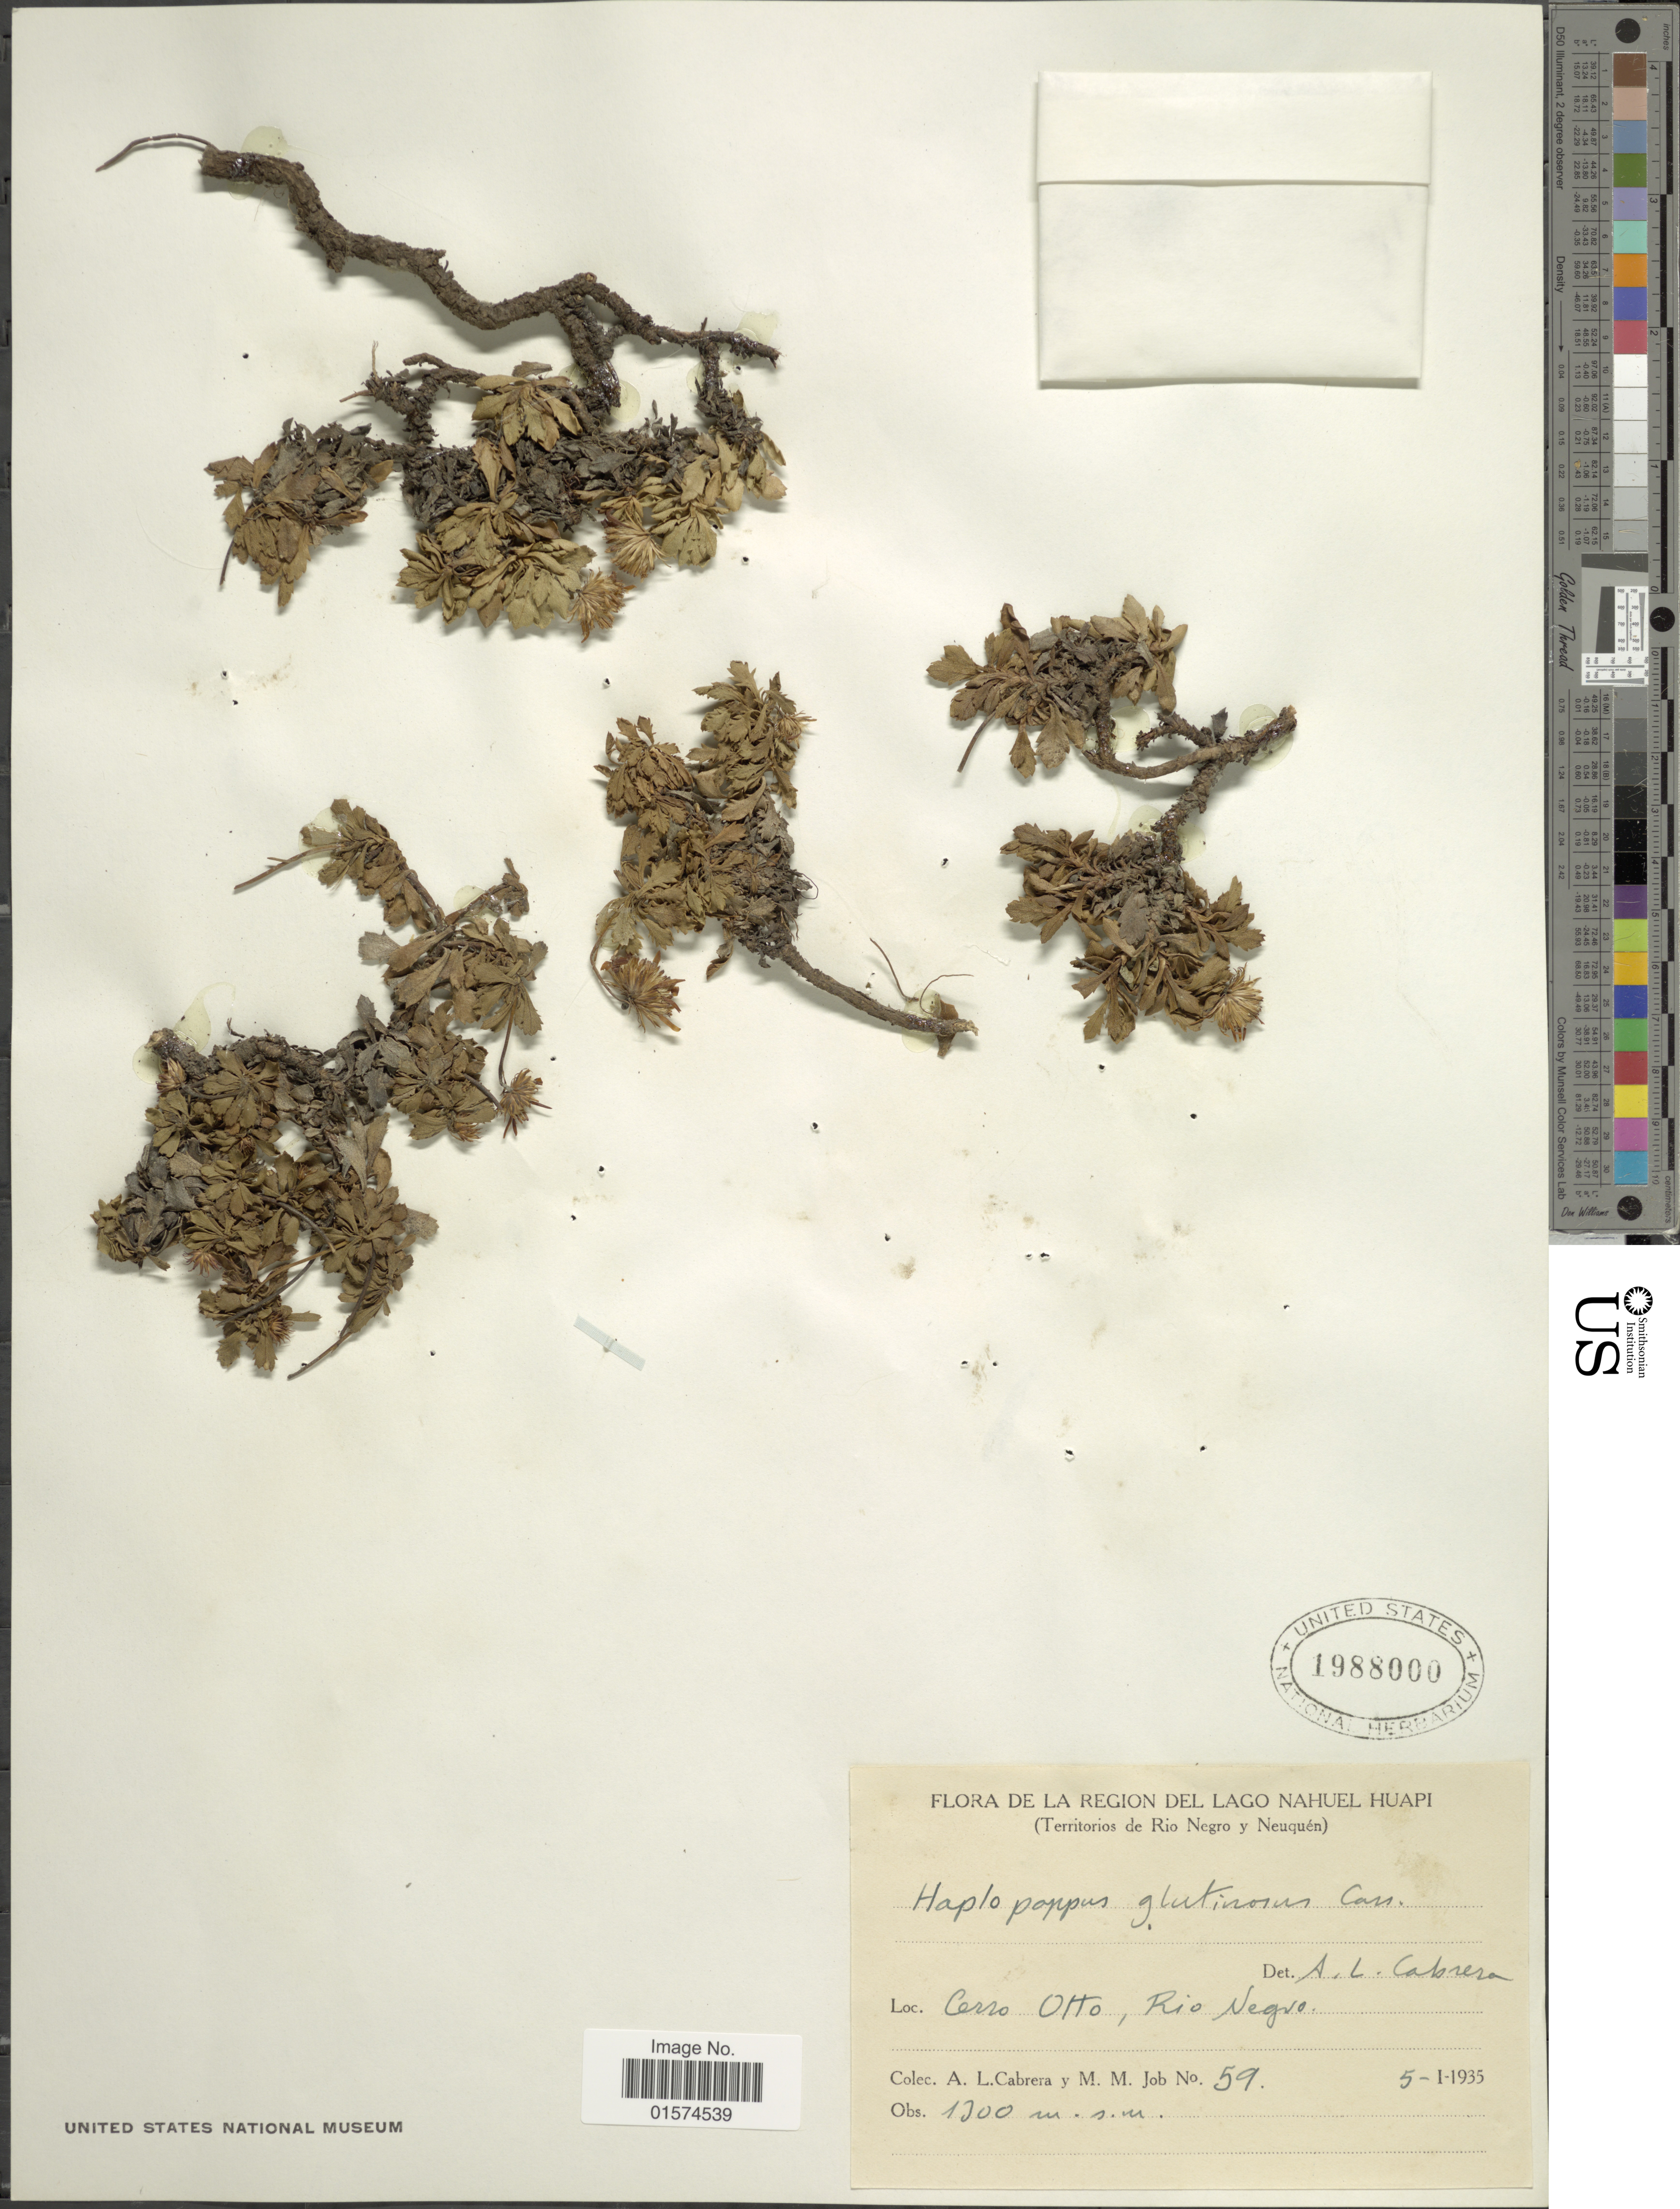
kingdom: Plantae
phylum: Tracheophyta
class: Magnoliopsida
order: Asterales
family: Asteraceae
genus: Haplopappus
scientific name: Haplopappus glutinosus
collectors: A. L. Cabrera & M. Job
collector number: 59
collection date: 1935-01-05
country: Argentina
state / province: Rio Negro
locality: De La Region del Lago Nahuel Huapi, (Territorios de Rio Negro y Neuquén), Cerro Otto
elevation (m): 1300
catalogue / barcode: US 1988000